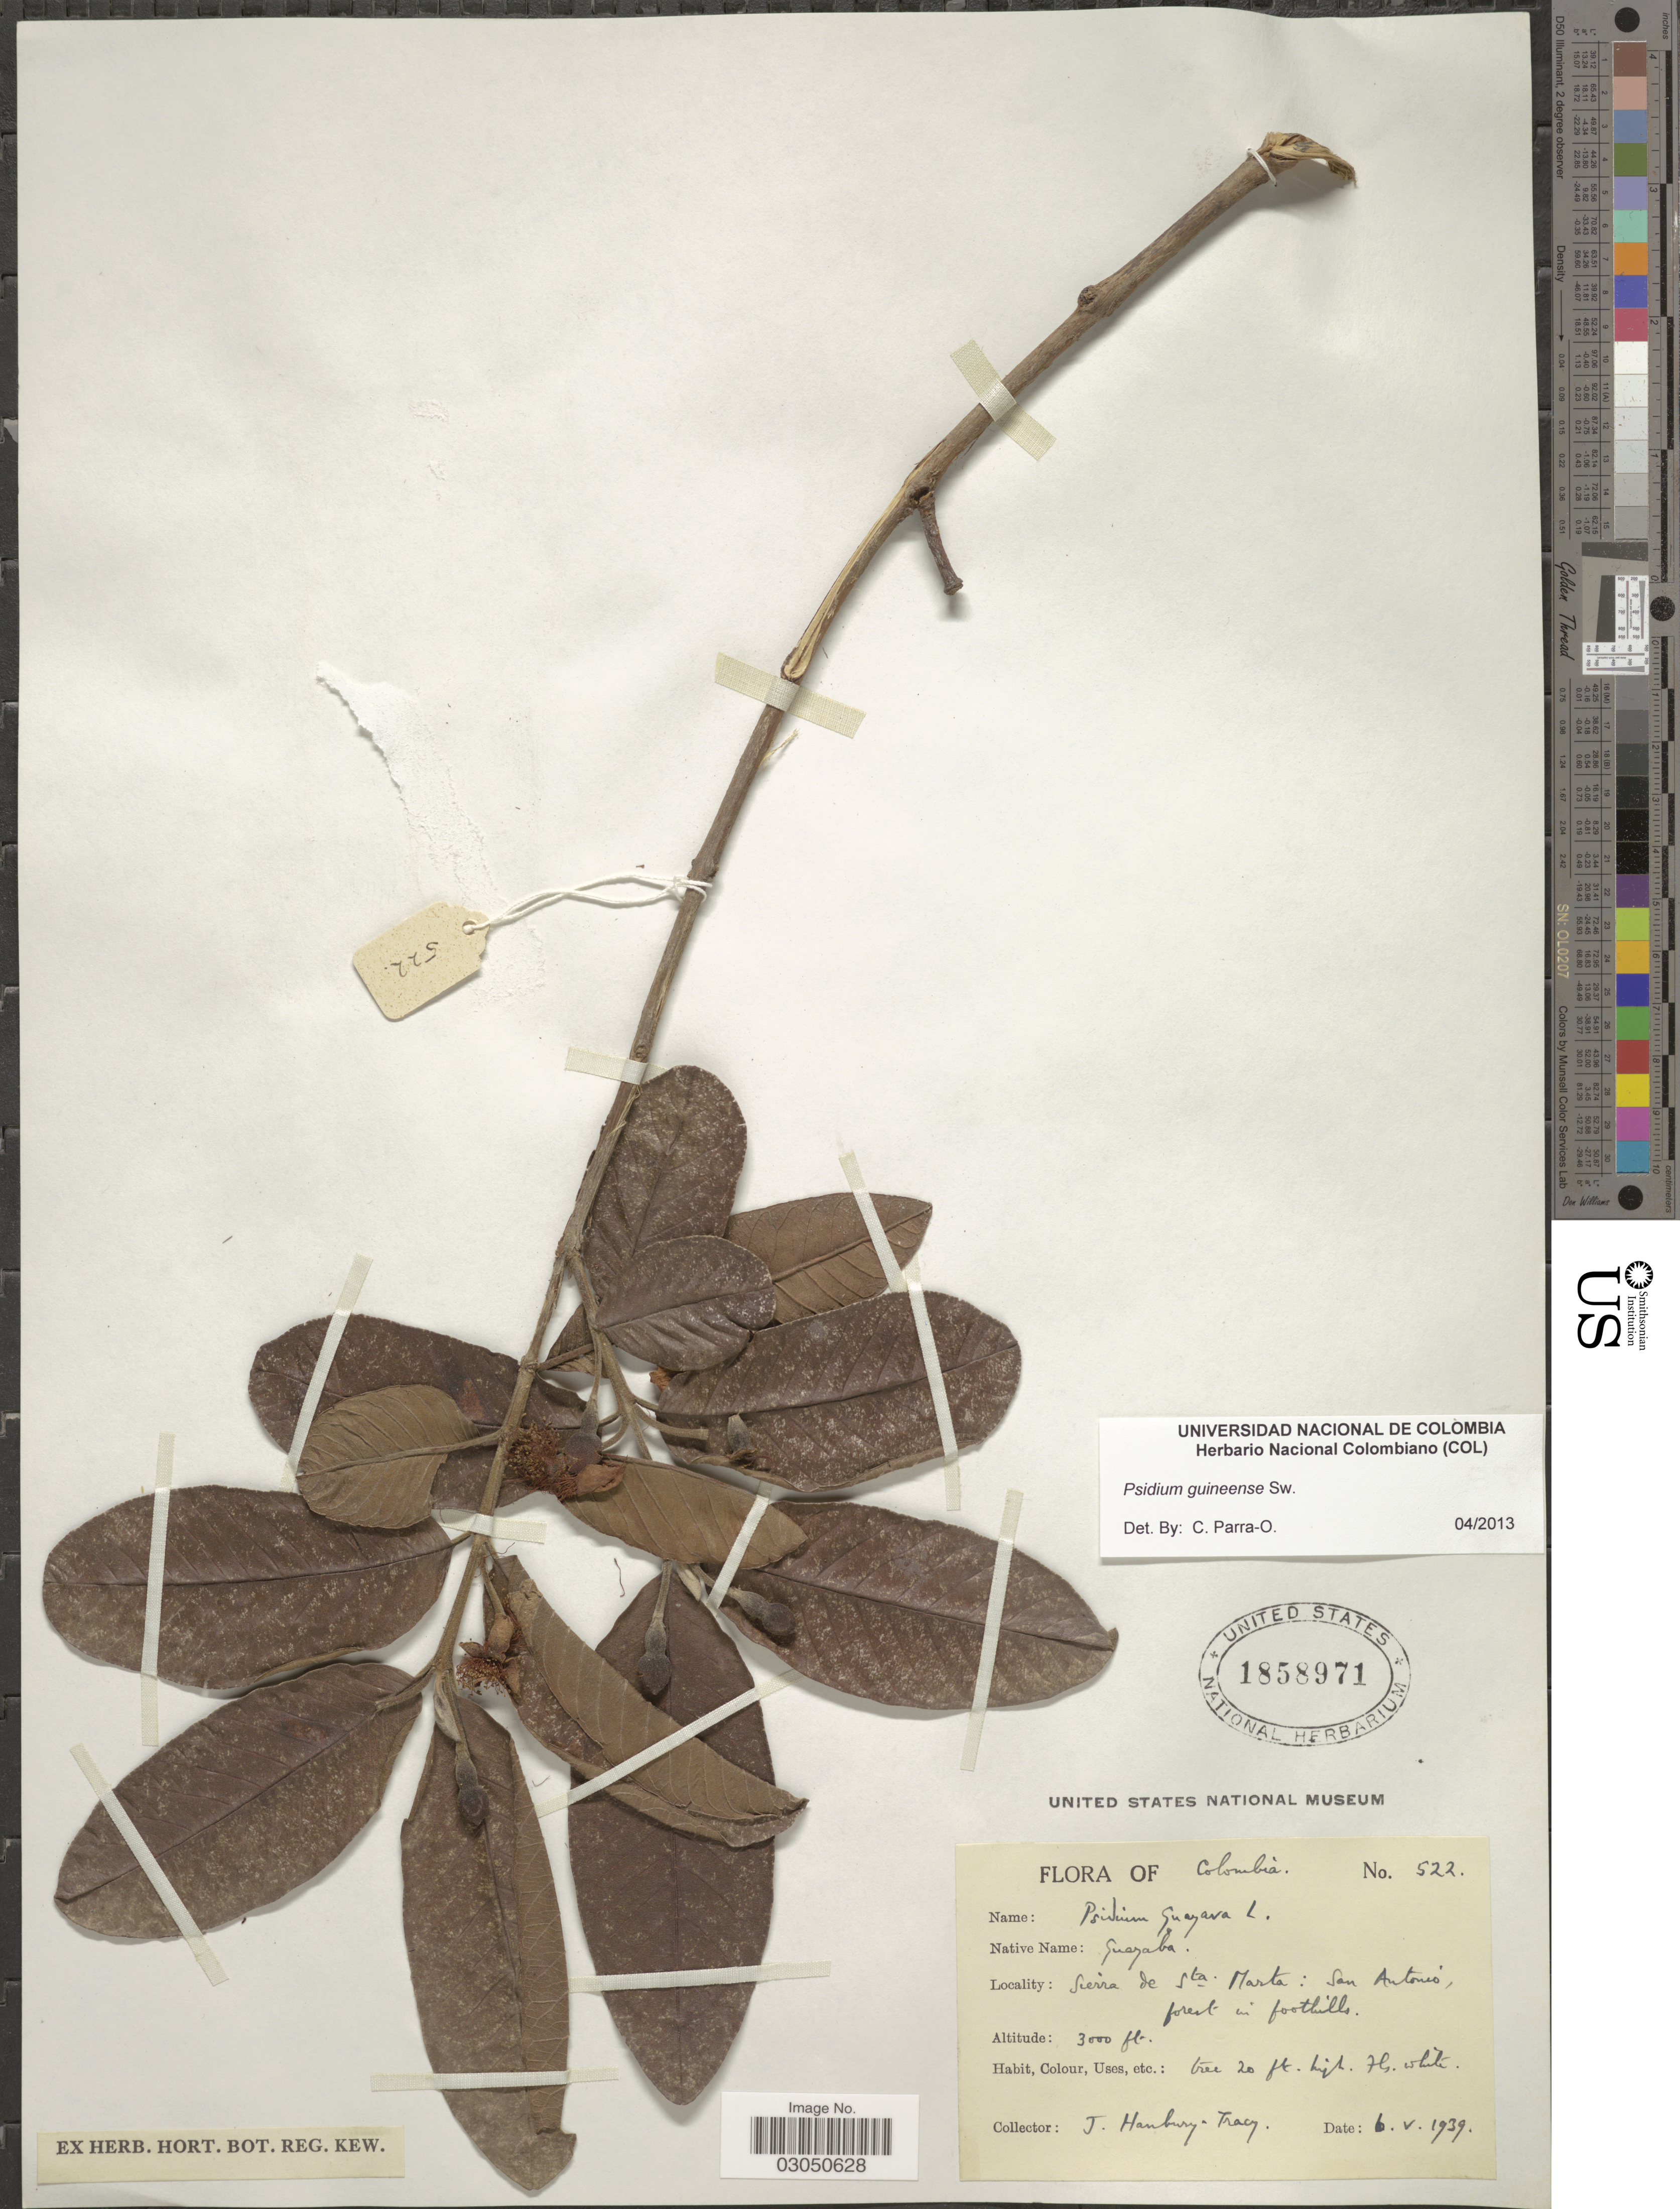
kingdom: Plantae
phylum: Tracheophyta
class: Magnoliopsida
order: Myrtales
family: Myrtaceae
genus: Psidium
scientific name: Psidium guineense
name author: Sw.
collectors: J. Hanbury-Tracy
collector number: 522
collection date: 1939-05-06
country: Colombia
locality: Sierra de Sta. Marta: San Antonio, forest in foothills.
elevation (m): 914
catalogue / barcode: US 1858971